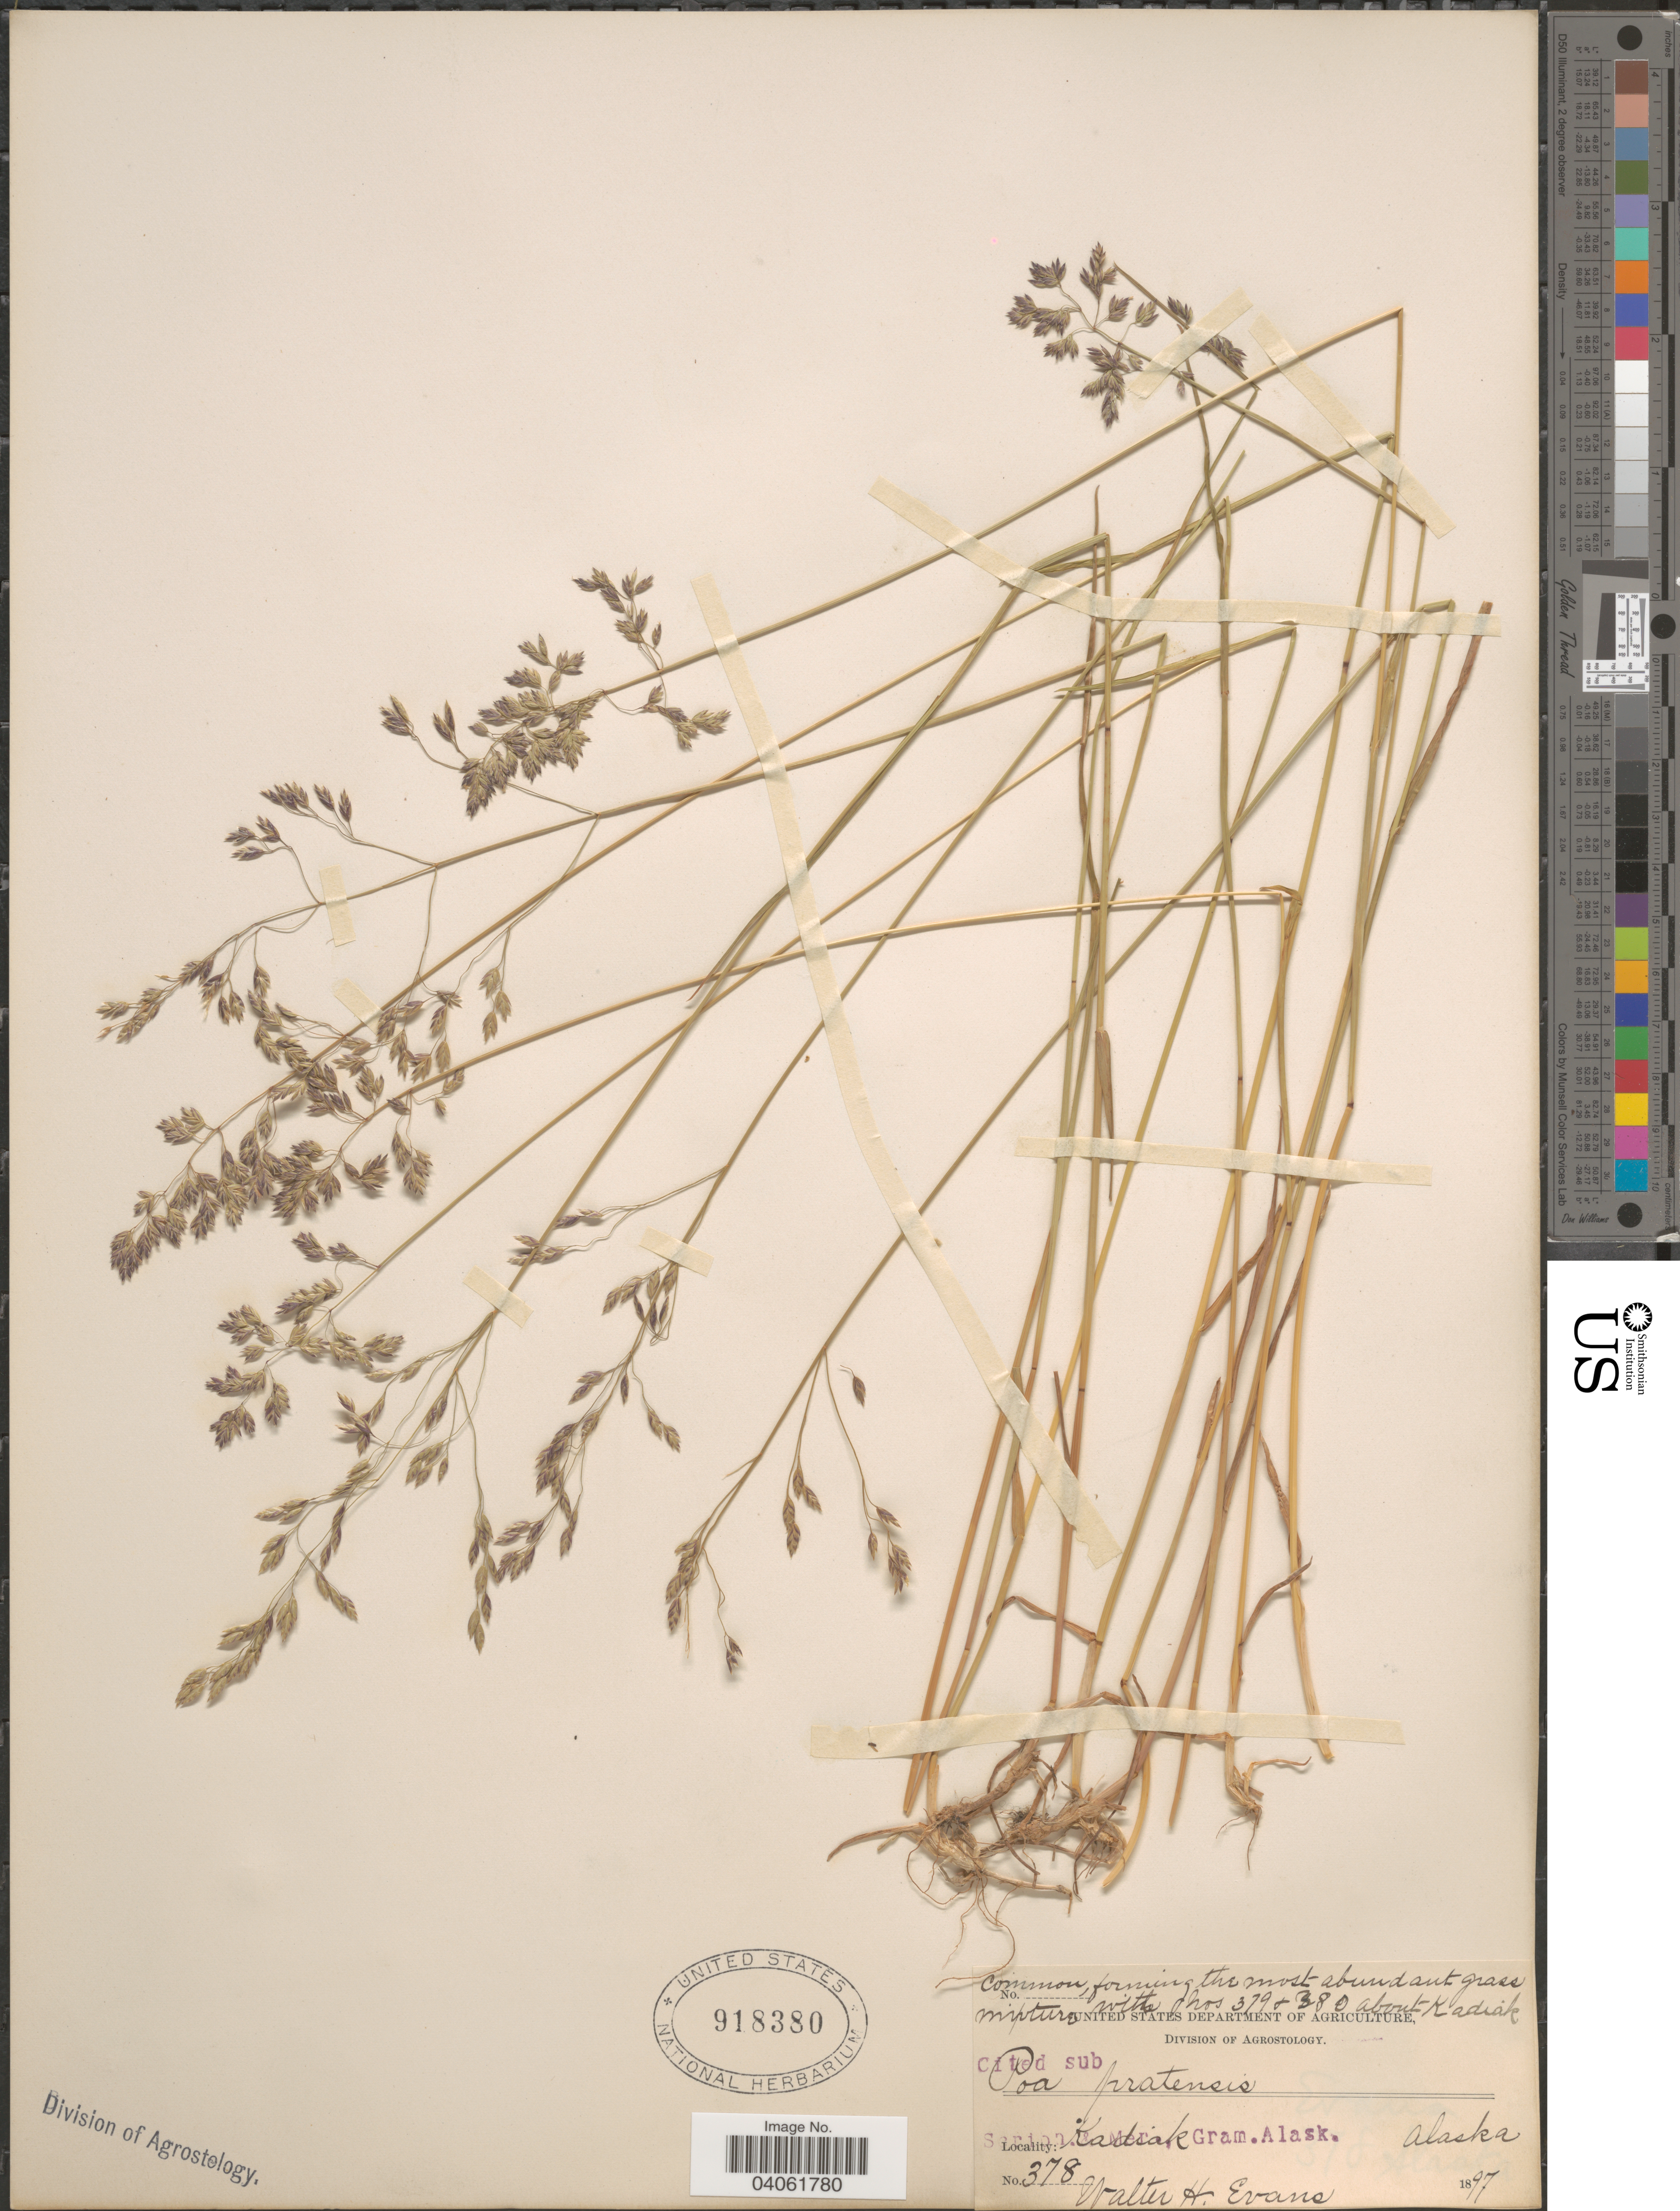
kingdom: Plantae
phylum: Tracheophyta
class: Liliopsida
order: Poales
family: Poaceae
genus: Poa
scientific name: Poa pratensis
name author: L.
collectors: W. H. Evans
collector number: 378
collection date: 1897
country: United States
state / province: Alaska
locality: Kadiak.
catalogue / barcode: US 918380